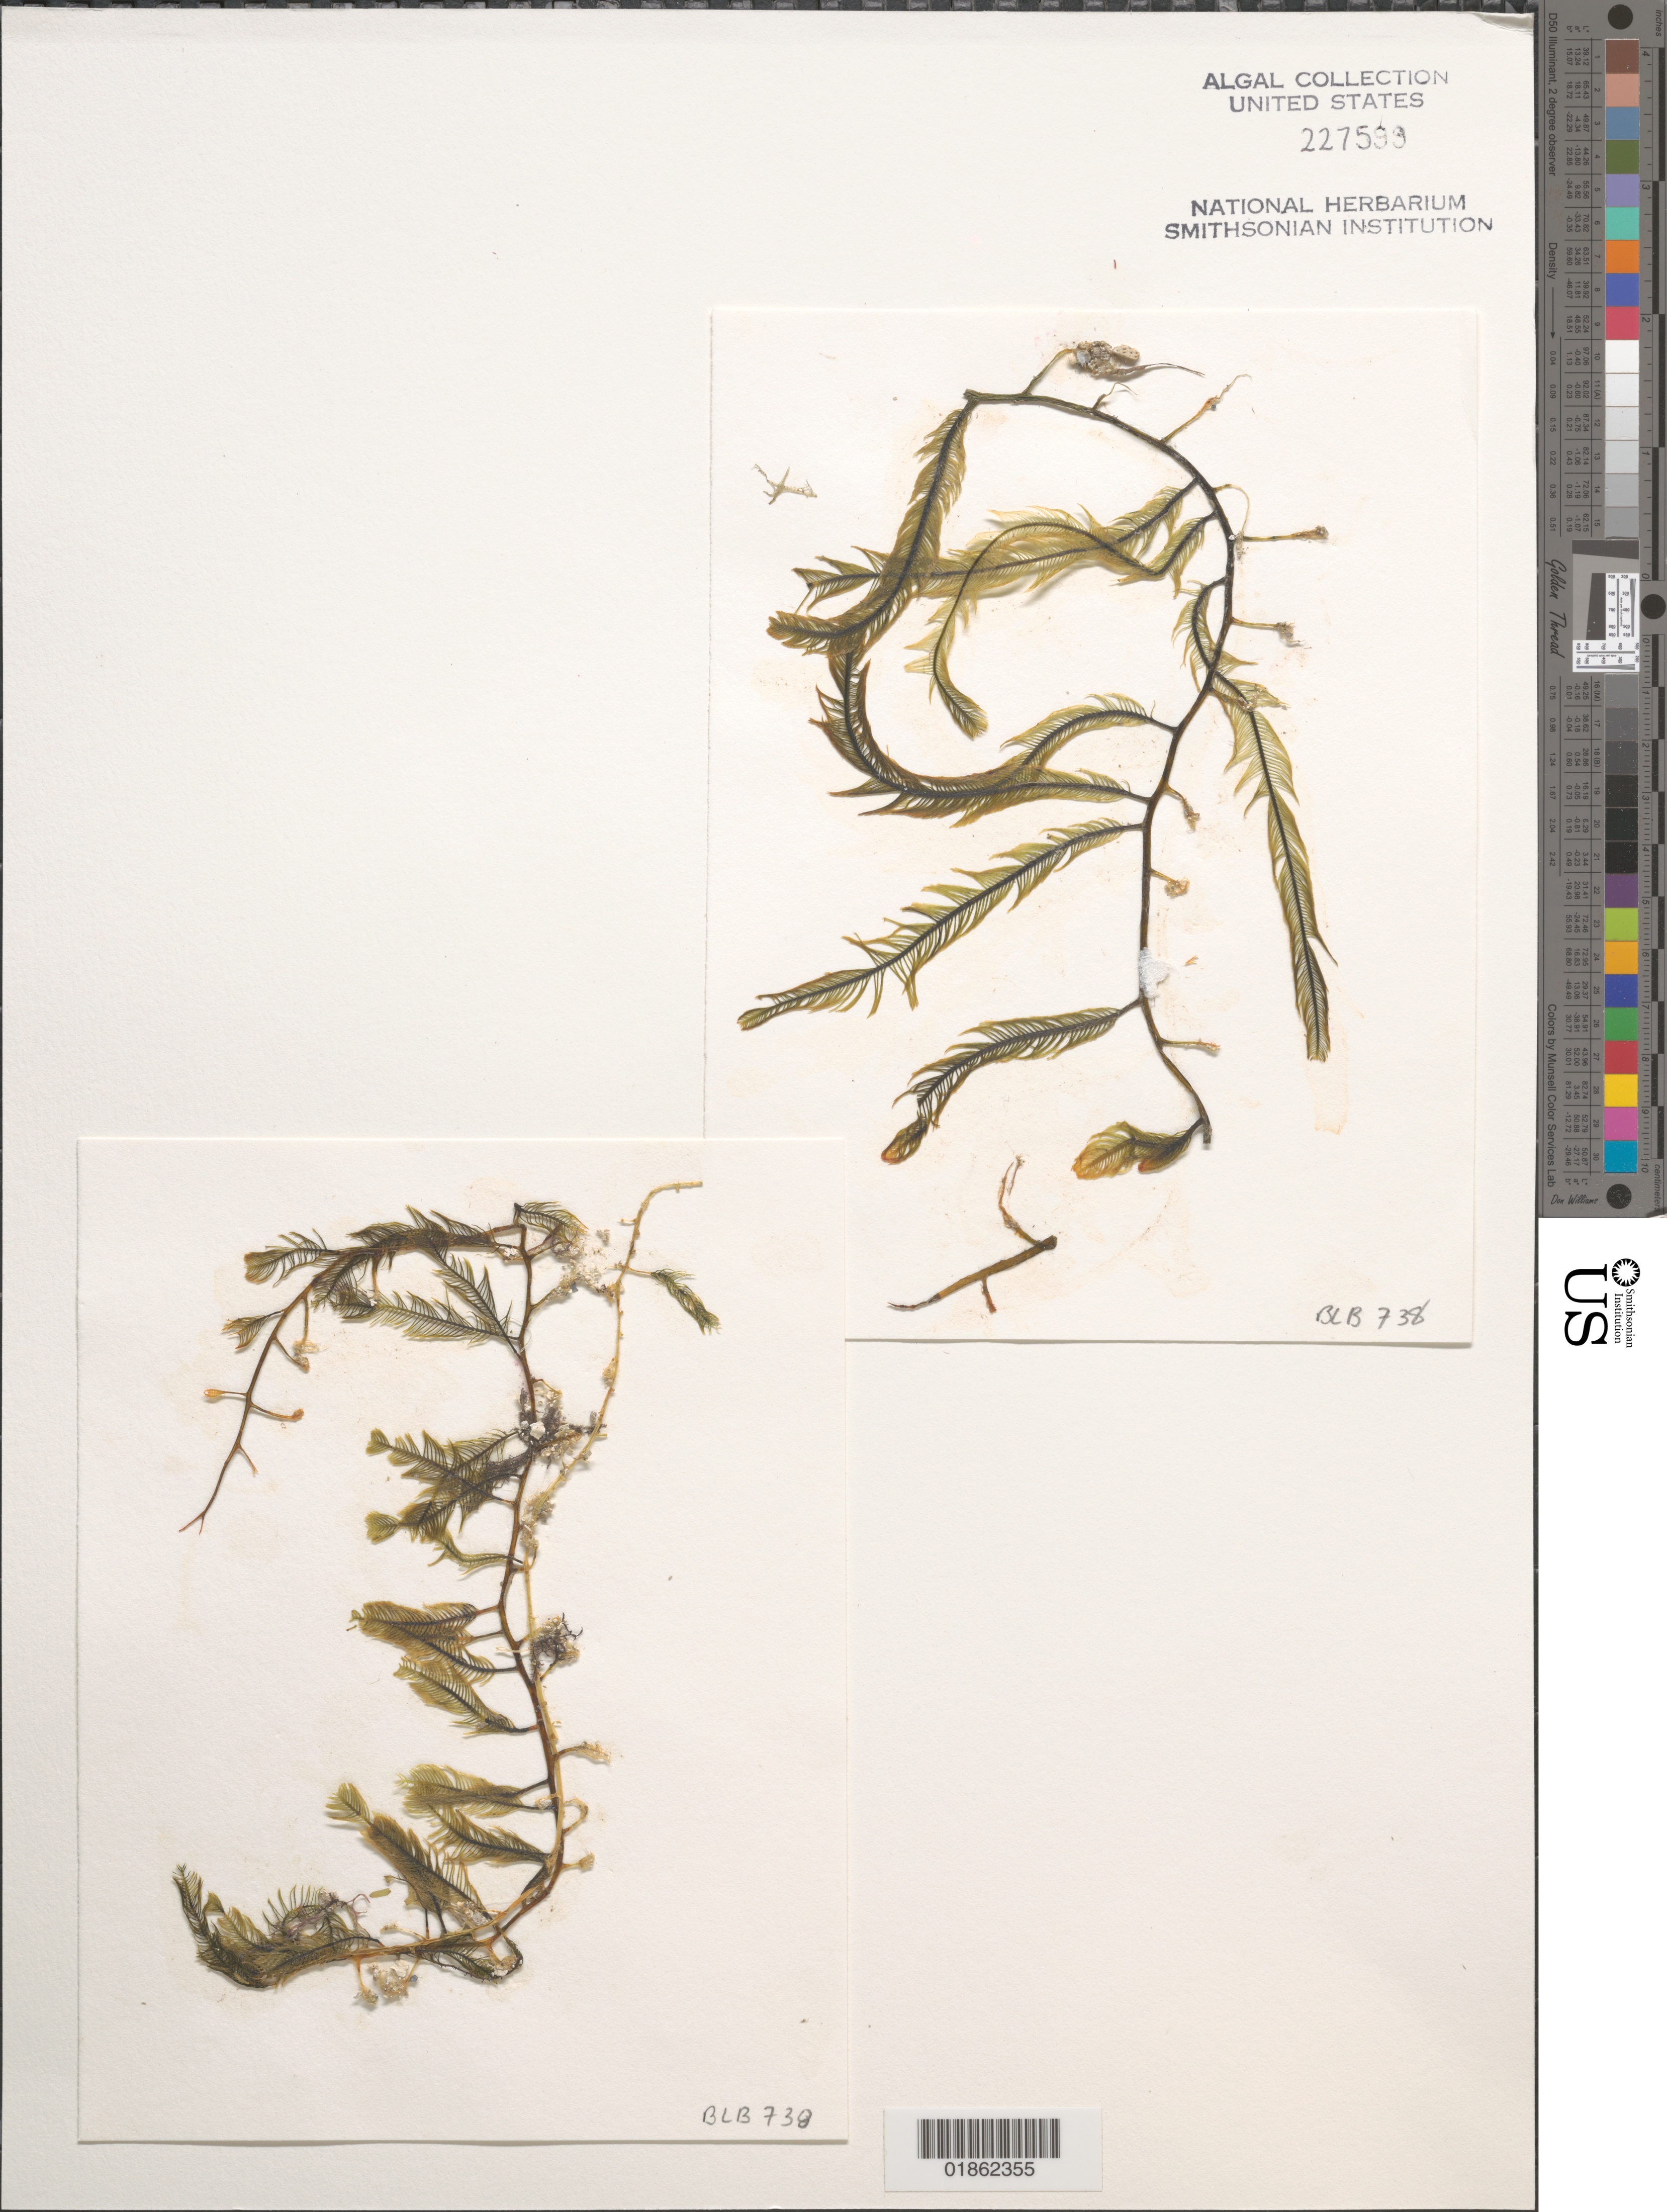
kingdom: Plantae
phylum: Chlorophyta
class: Ulvophyceae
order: Bryopsidales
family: Caulerpaceae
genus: Caulerpa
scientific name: Caulerpa sertularioides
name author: (S.G. Gmel.) M. Howe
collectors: B. Brooks, H. Ruiz & G. B. Vega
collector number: BLB 738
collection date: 2014-11-14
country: Panama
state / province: Colón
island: Largo Remo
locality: Carib - Largo Remo Island inner lagoon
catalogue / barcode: US 227599